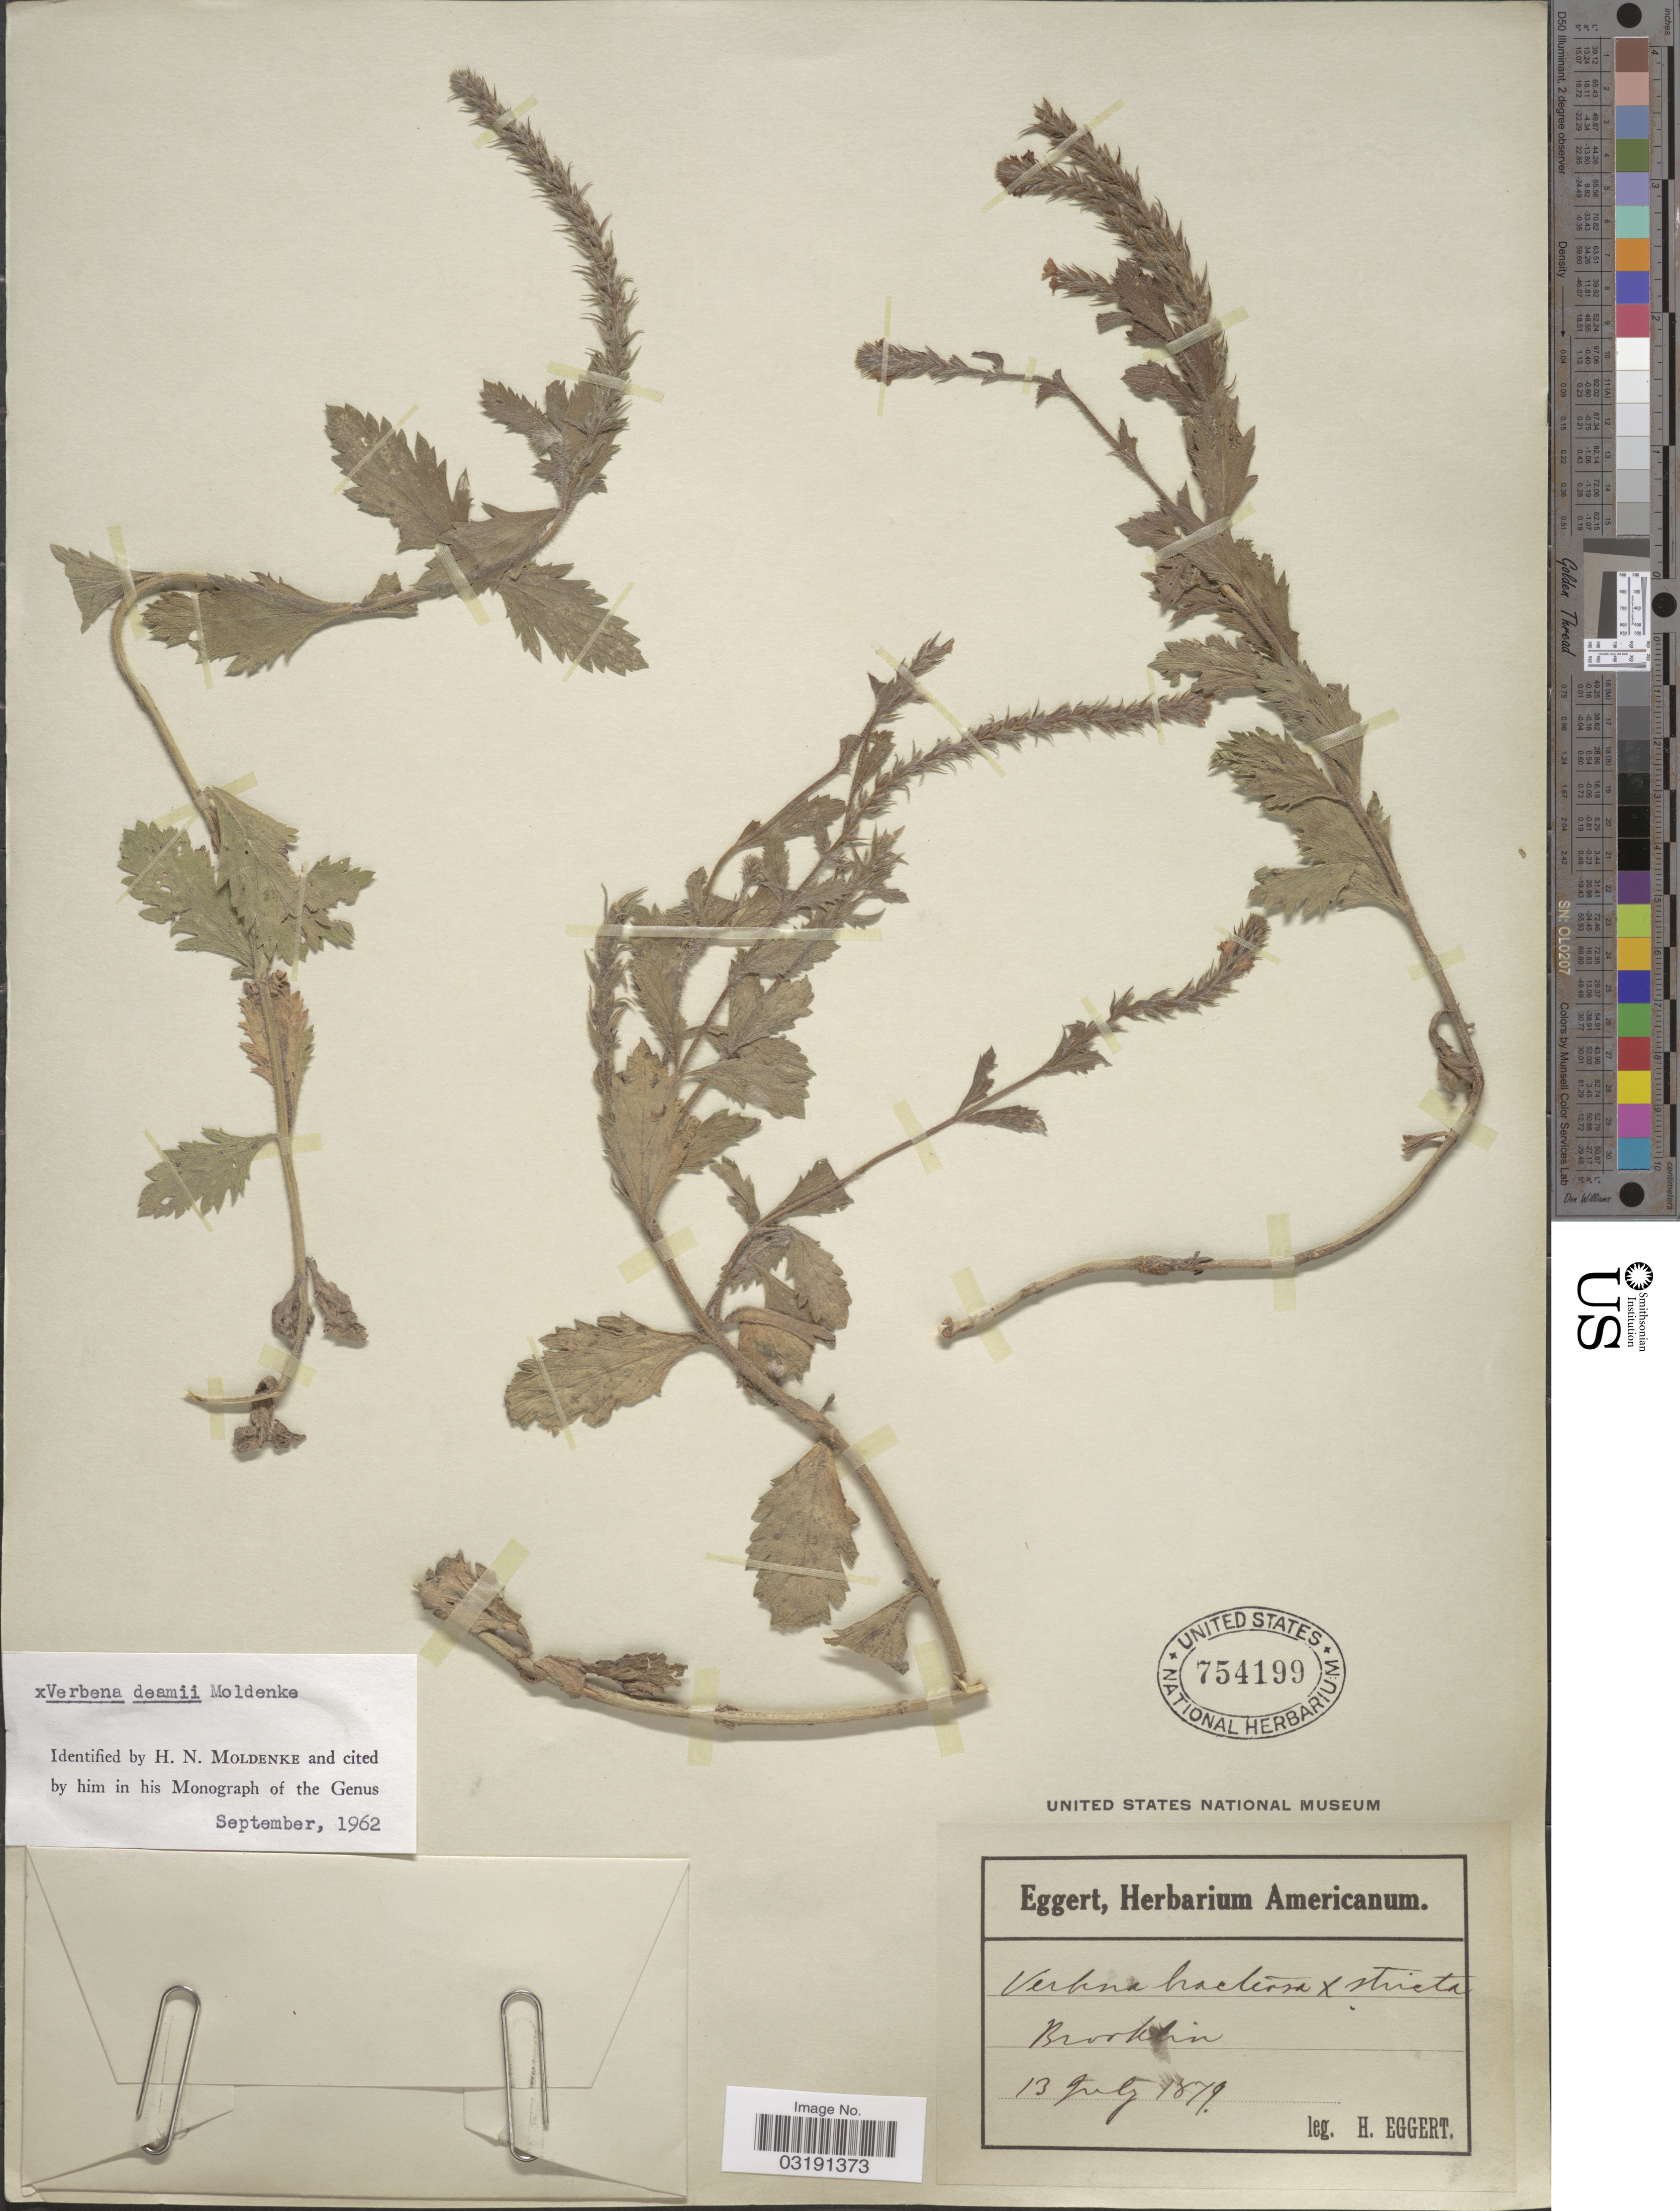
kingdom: Plantae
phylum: Tracheophyta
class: Magnoliopsida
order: Lamiales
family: Verbenaceae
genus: Verbena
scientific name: Verbena deamii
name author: Moldenke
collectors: H. Eggert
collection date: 1879-07-13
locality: Brooklin.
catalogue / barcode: US 754199